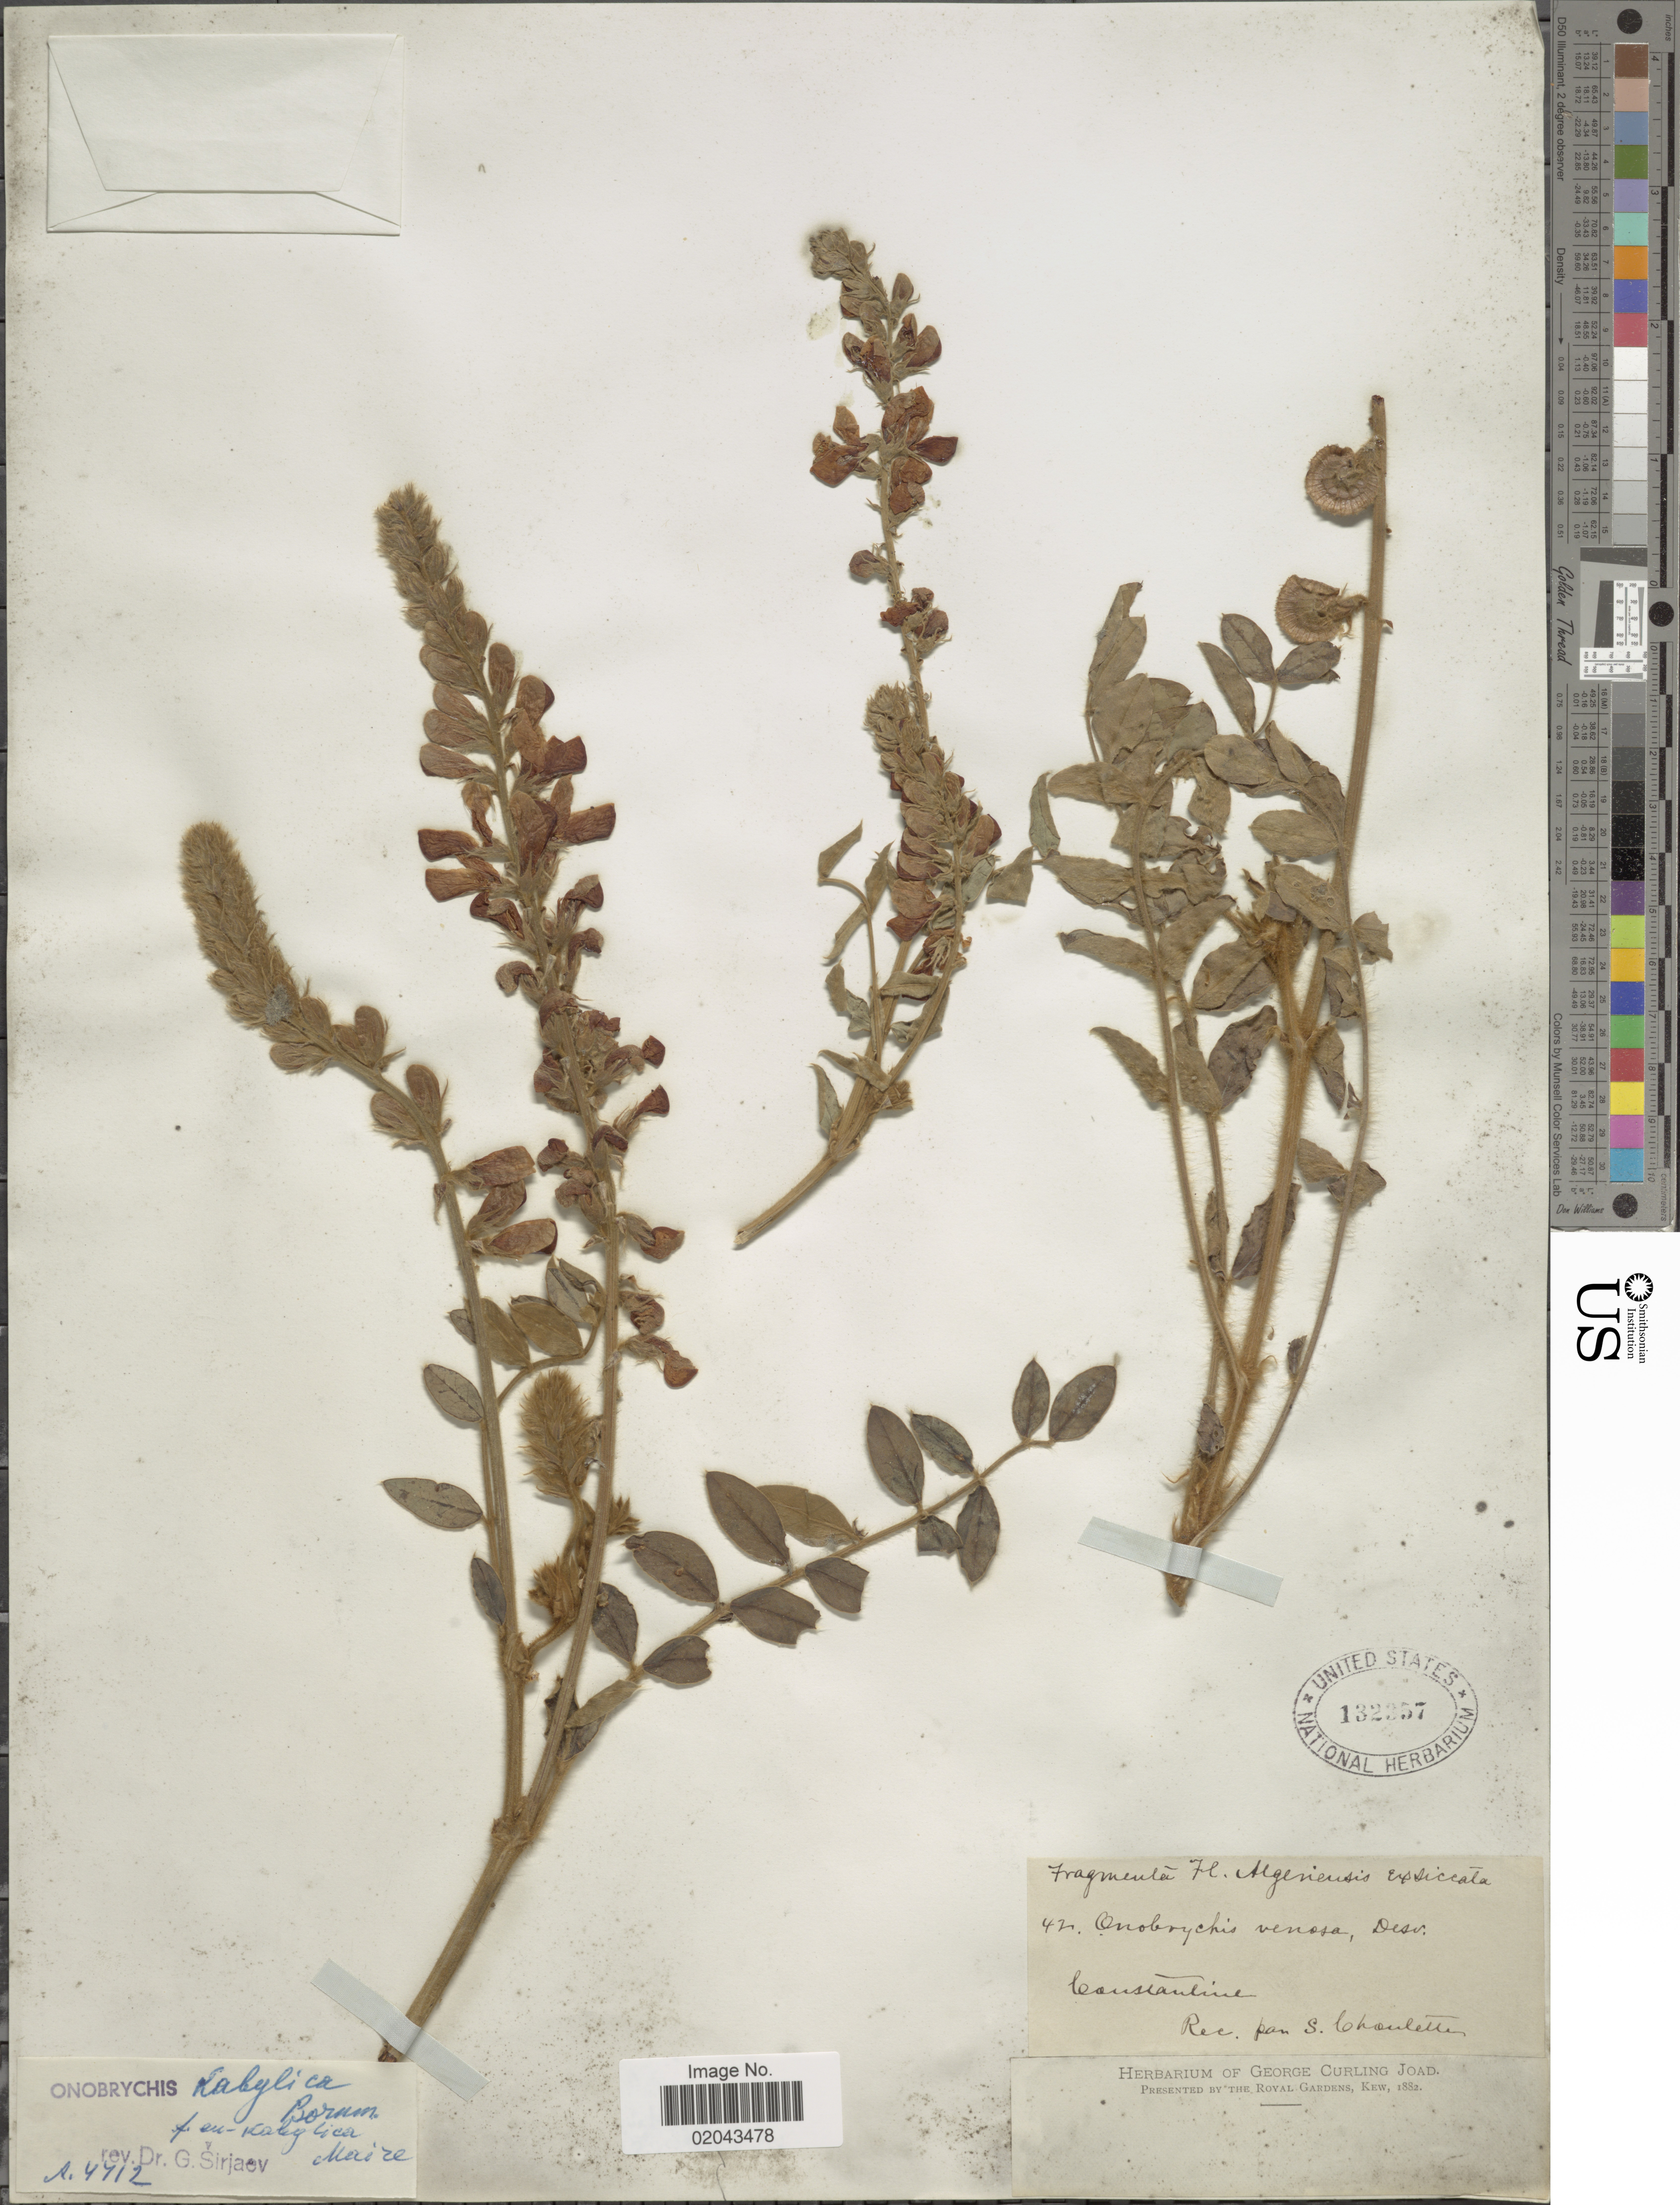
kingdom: Plantae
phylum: Tracheophyta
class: Magnoliopsida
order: Fabales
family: Fabaceae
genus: Onobrychis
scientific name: Onobrychis kabylica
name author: (Bornm.) Širj.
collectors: S. Choulette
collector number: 42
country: Algeria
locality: Fl. Algeniensis exsiccata, Caustantine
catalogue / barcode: US 132357